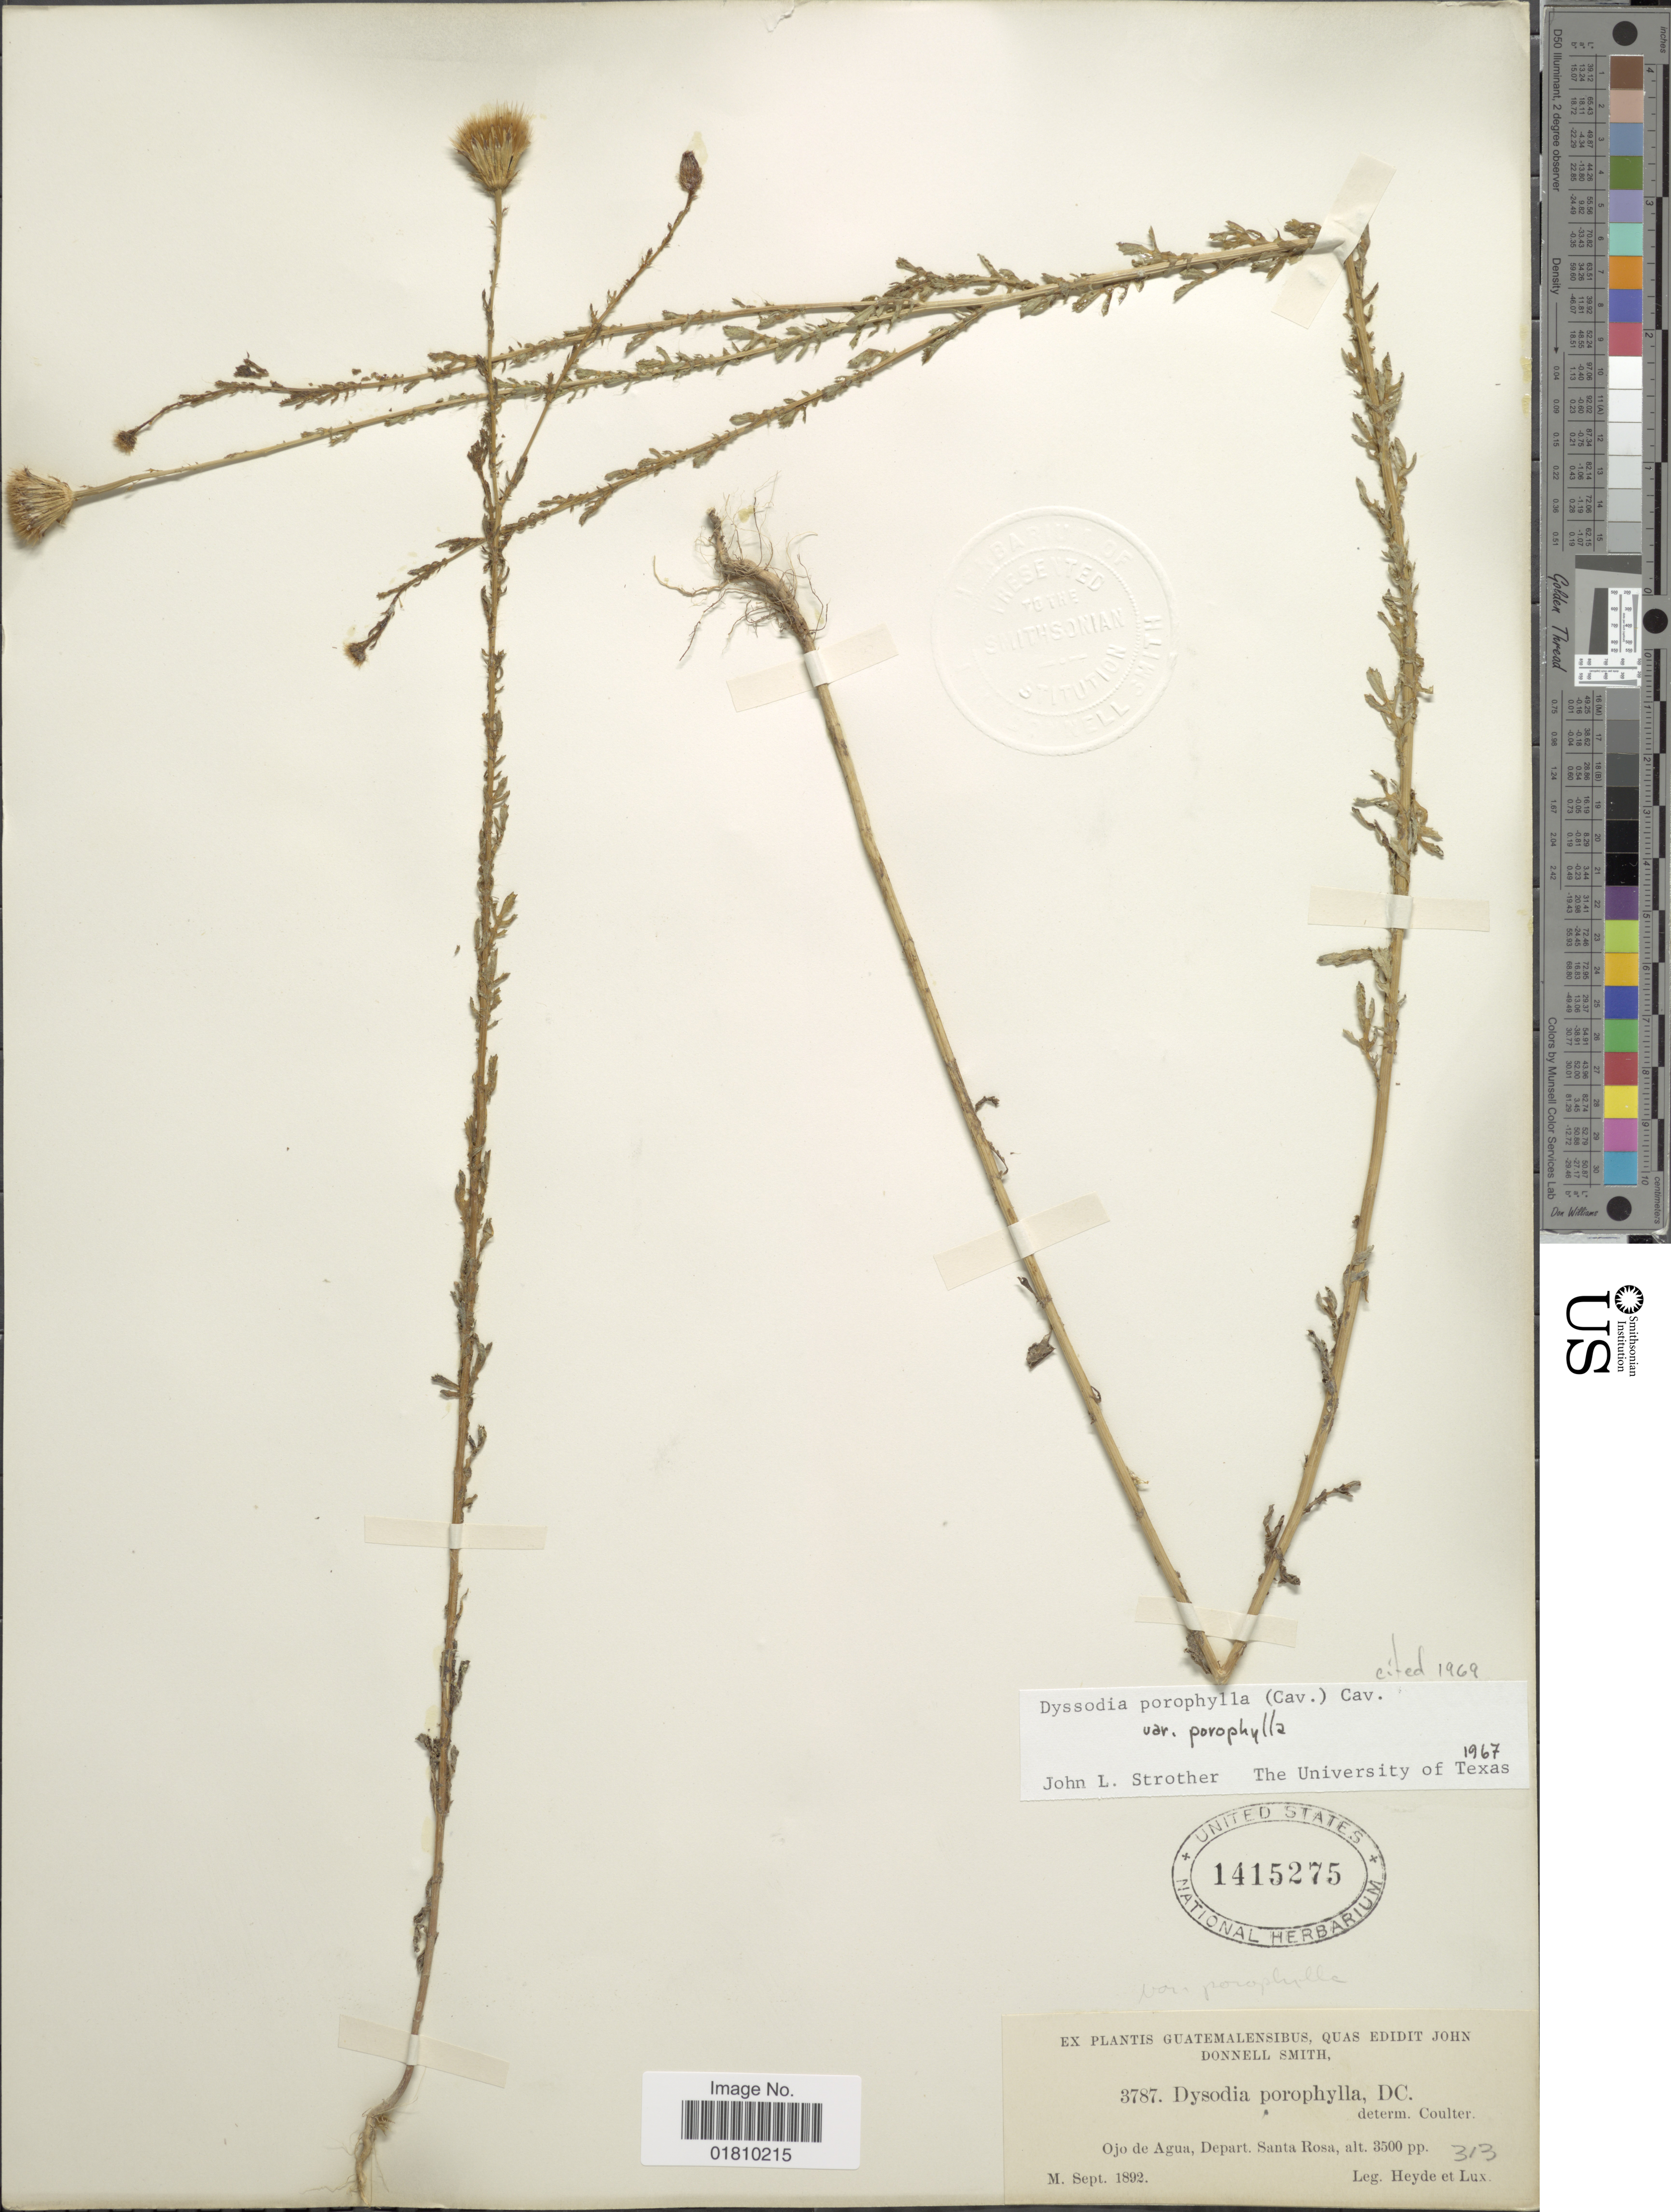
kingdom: Plantae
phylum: Tracheophyta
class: Magnoliopsida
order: Asterales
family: Asteraceae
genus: Adenophyllum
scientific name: Adenophyllum porophyllum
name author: (Cav.) Hemsl.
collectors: Heyde & Lux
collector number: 3787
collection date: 1892-09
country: Guatemala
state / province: Santa Rosa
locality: Ojo de Agua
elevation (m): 1067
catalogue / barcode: US 1415275